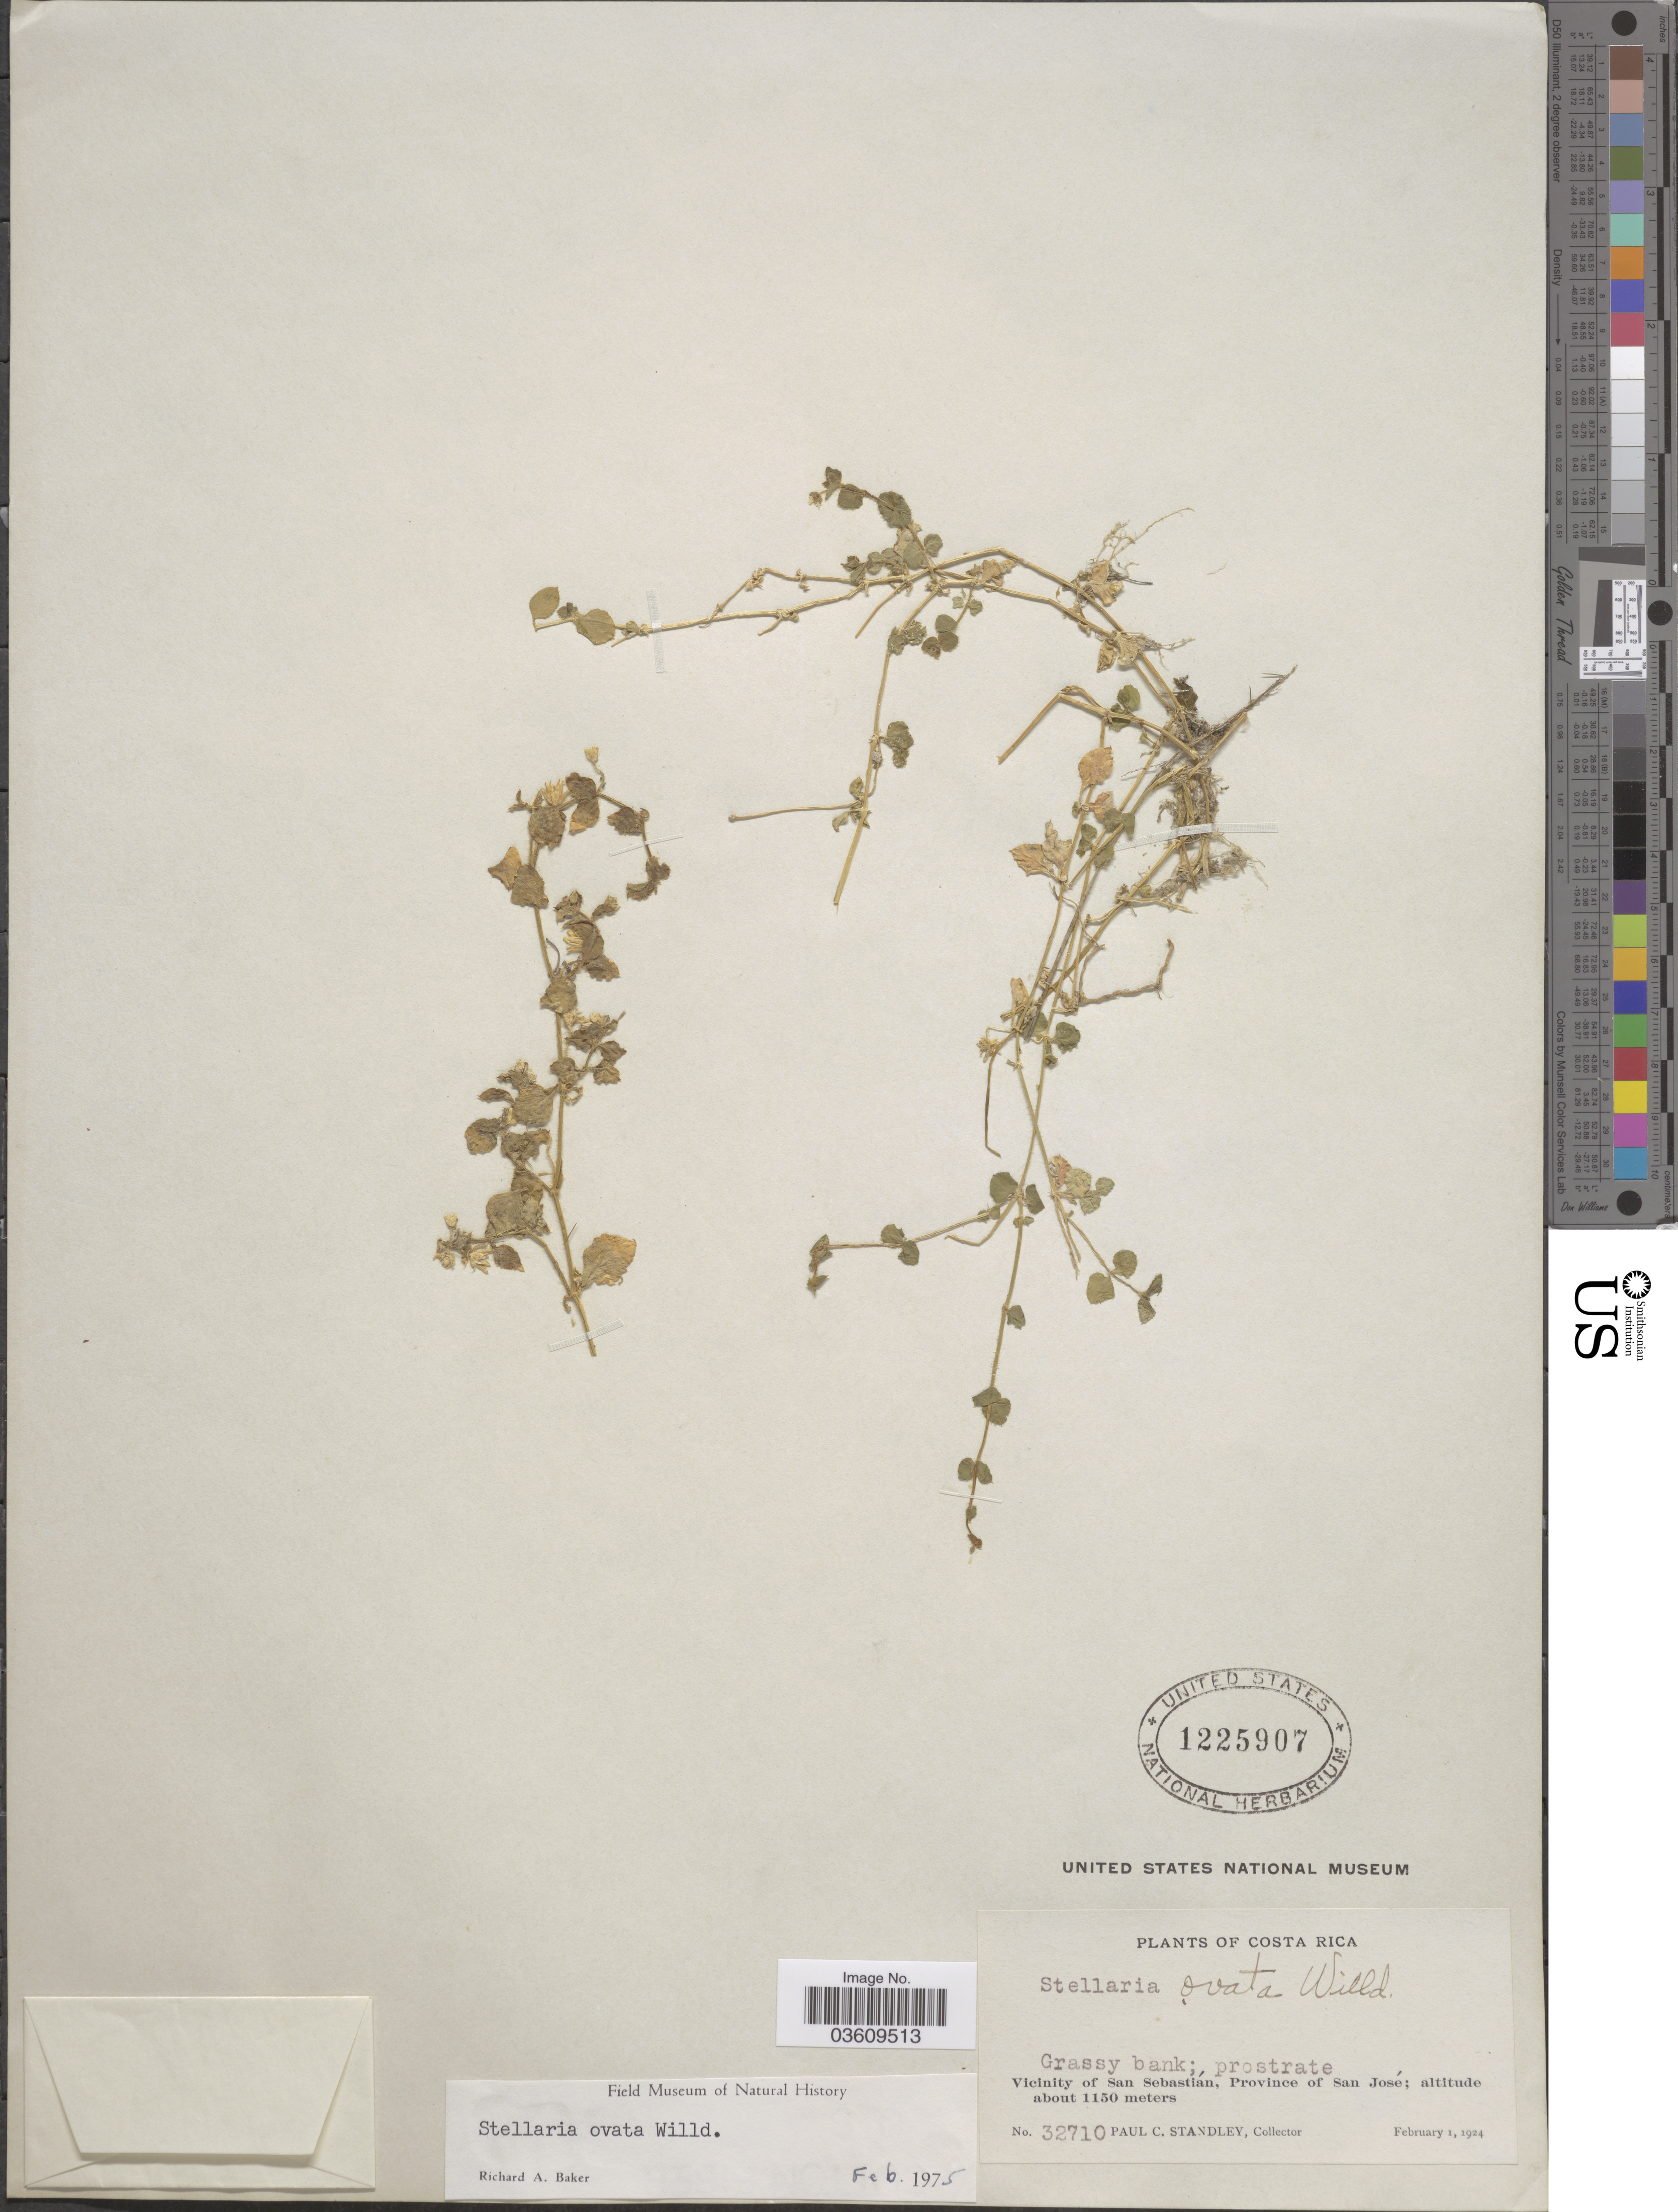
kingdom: Plantae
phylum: Tracheophyta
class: Magnoliopsida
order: Caryophyllales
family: Caryophyllaceae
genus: Stellaria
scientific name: Stellaria ovata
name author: Willd.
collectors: P. C. Standley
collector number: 32710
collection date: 1924-02-01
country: Costa Rica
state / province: San José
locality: Vicinity of San Sebastián.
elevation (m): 1150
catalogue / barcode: US 1225907